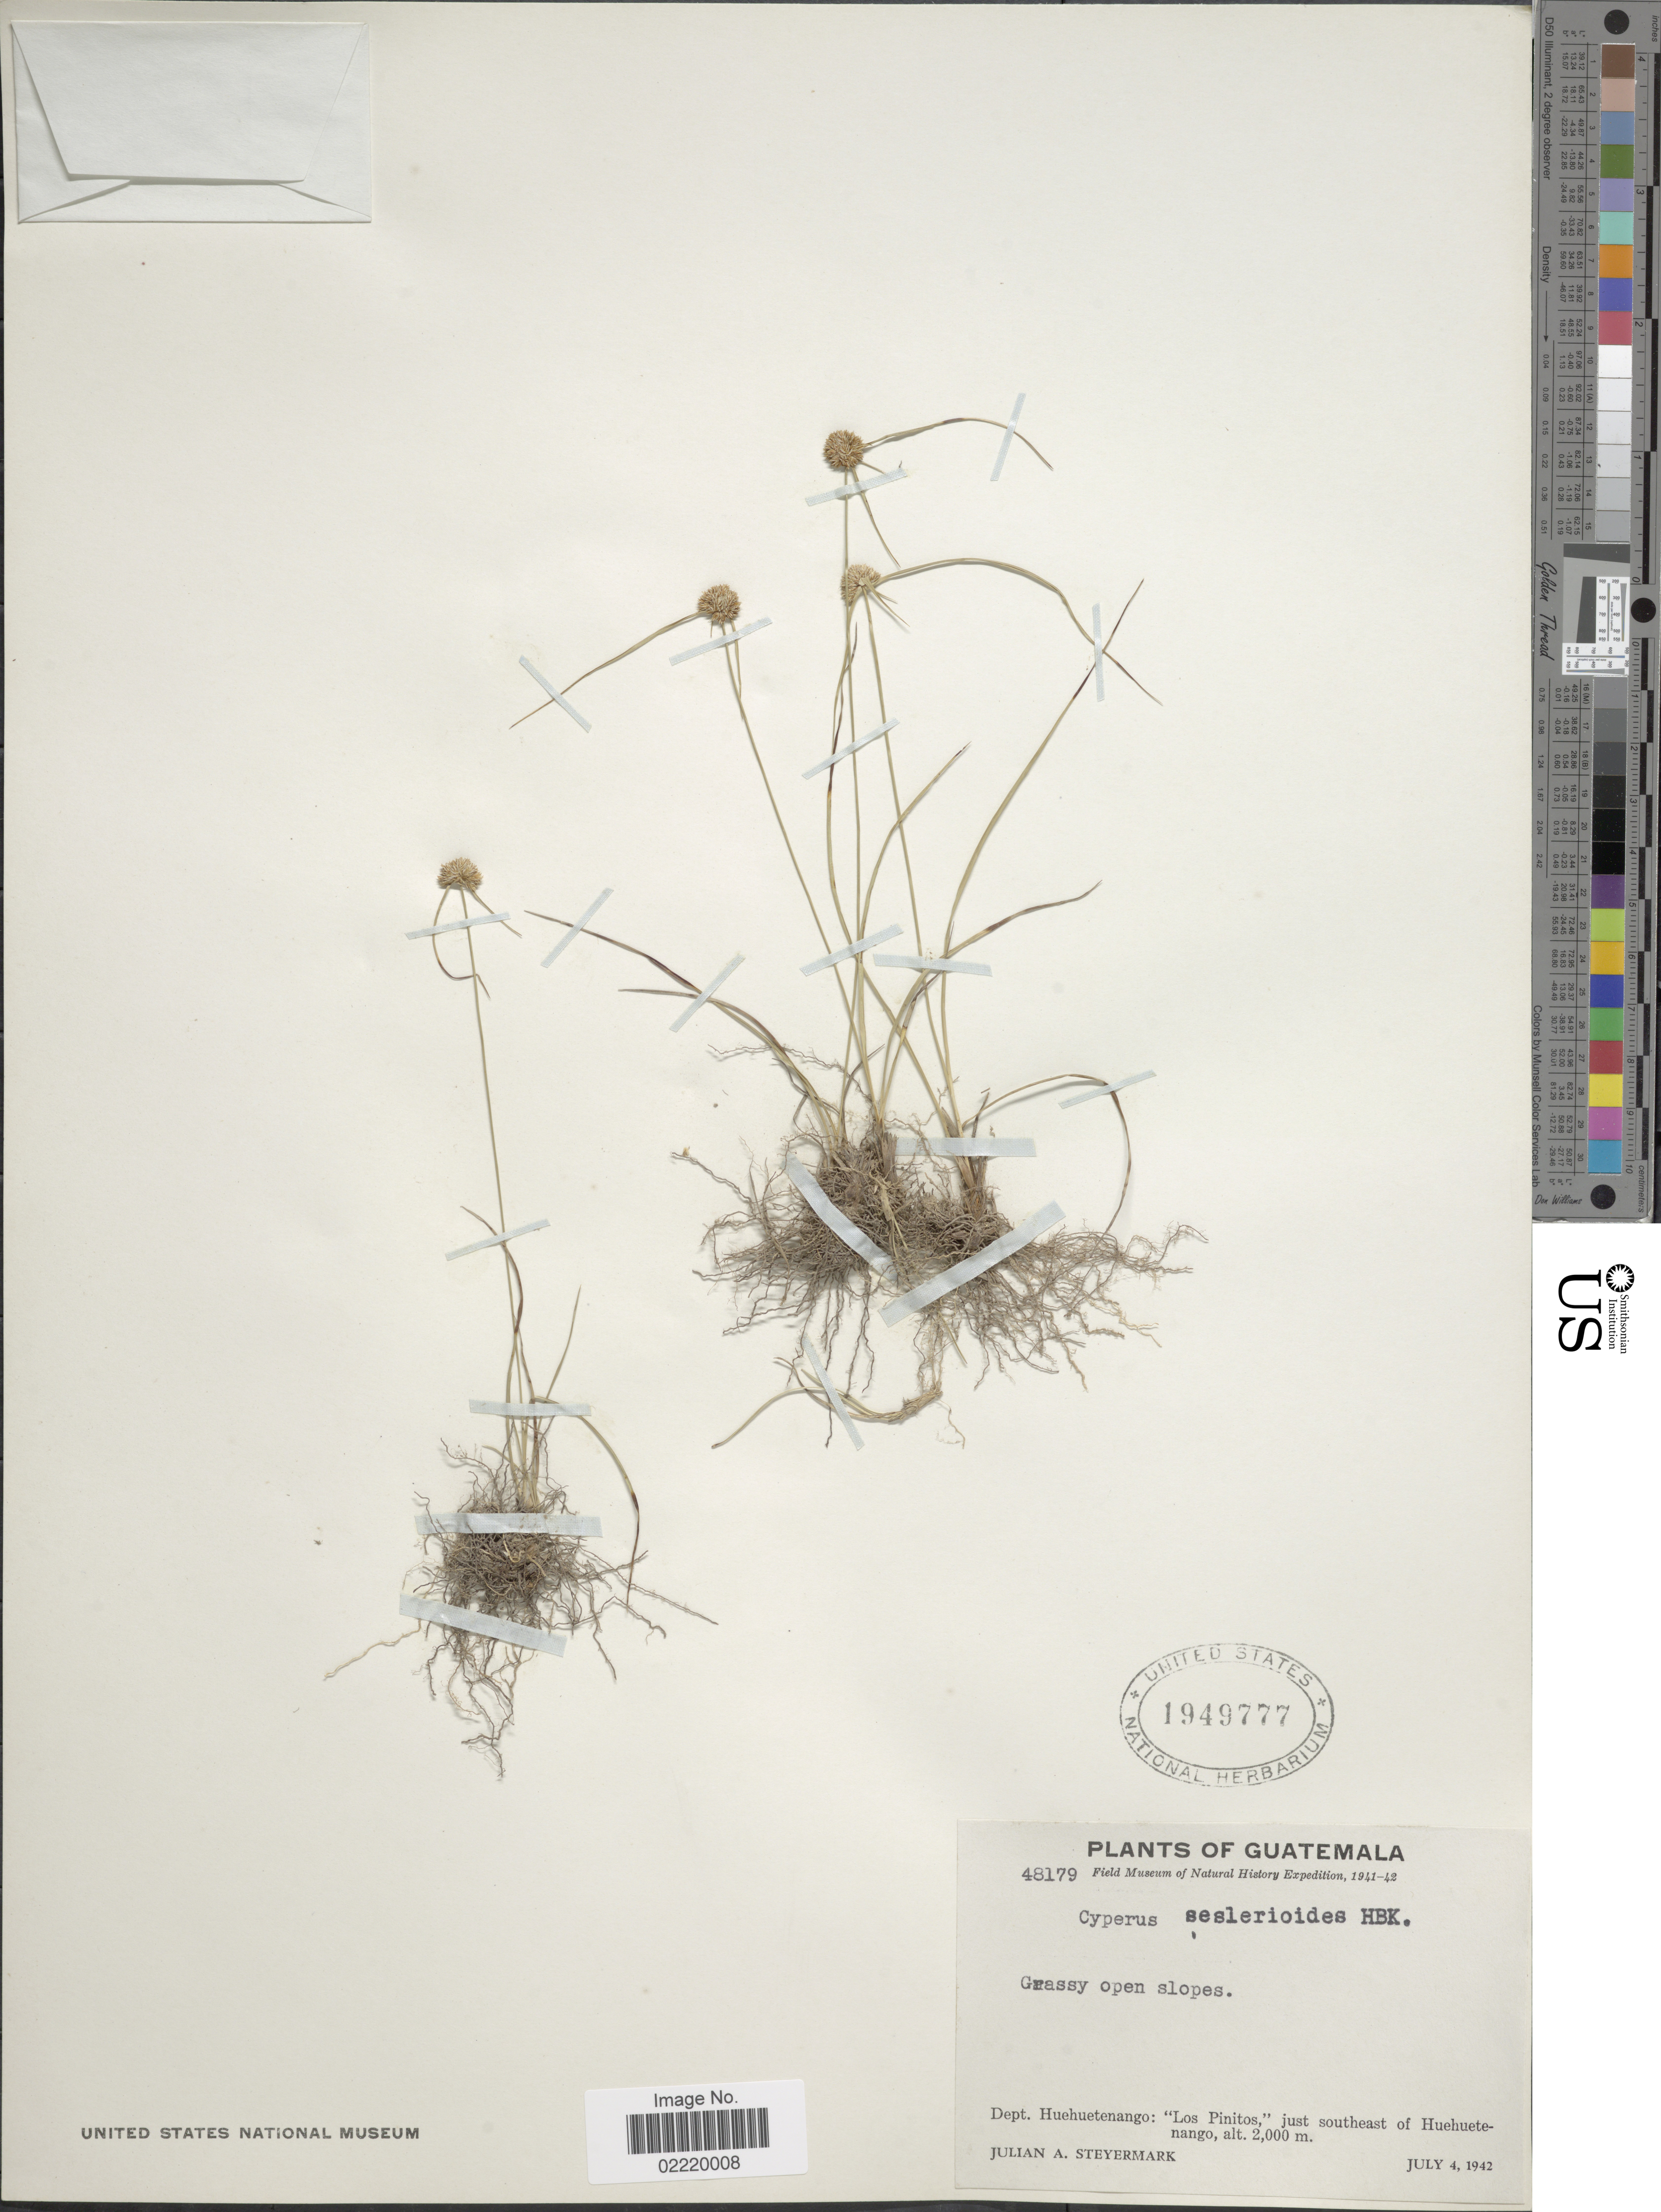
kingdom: Plantae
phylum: Tracheophyta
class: Liliopsida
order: Poales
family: Cyperaceae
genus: Cyperus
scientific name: Cyperus seslerioides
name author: Kunth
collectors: J. Steyermark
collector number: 48179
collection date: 1942-07-04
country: Guatemala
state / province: Huehuetenango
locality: Grassy open slopes, "Los Pinitos", just southeast of Huehuetenango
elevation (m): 2000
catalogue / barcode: US 1949777